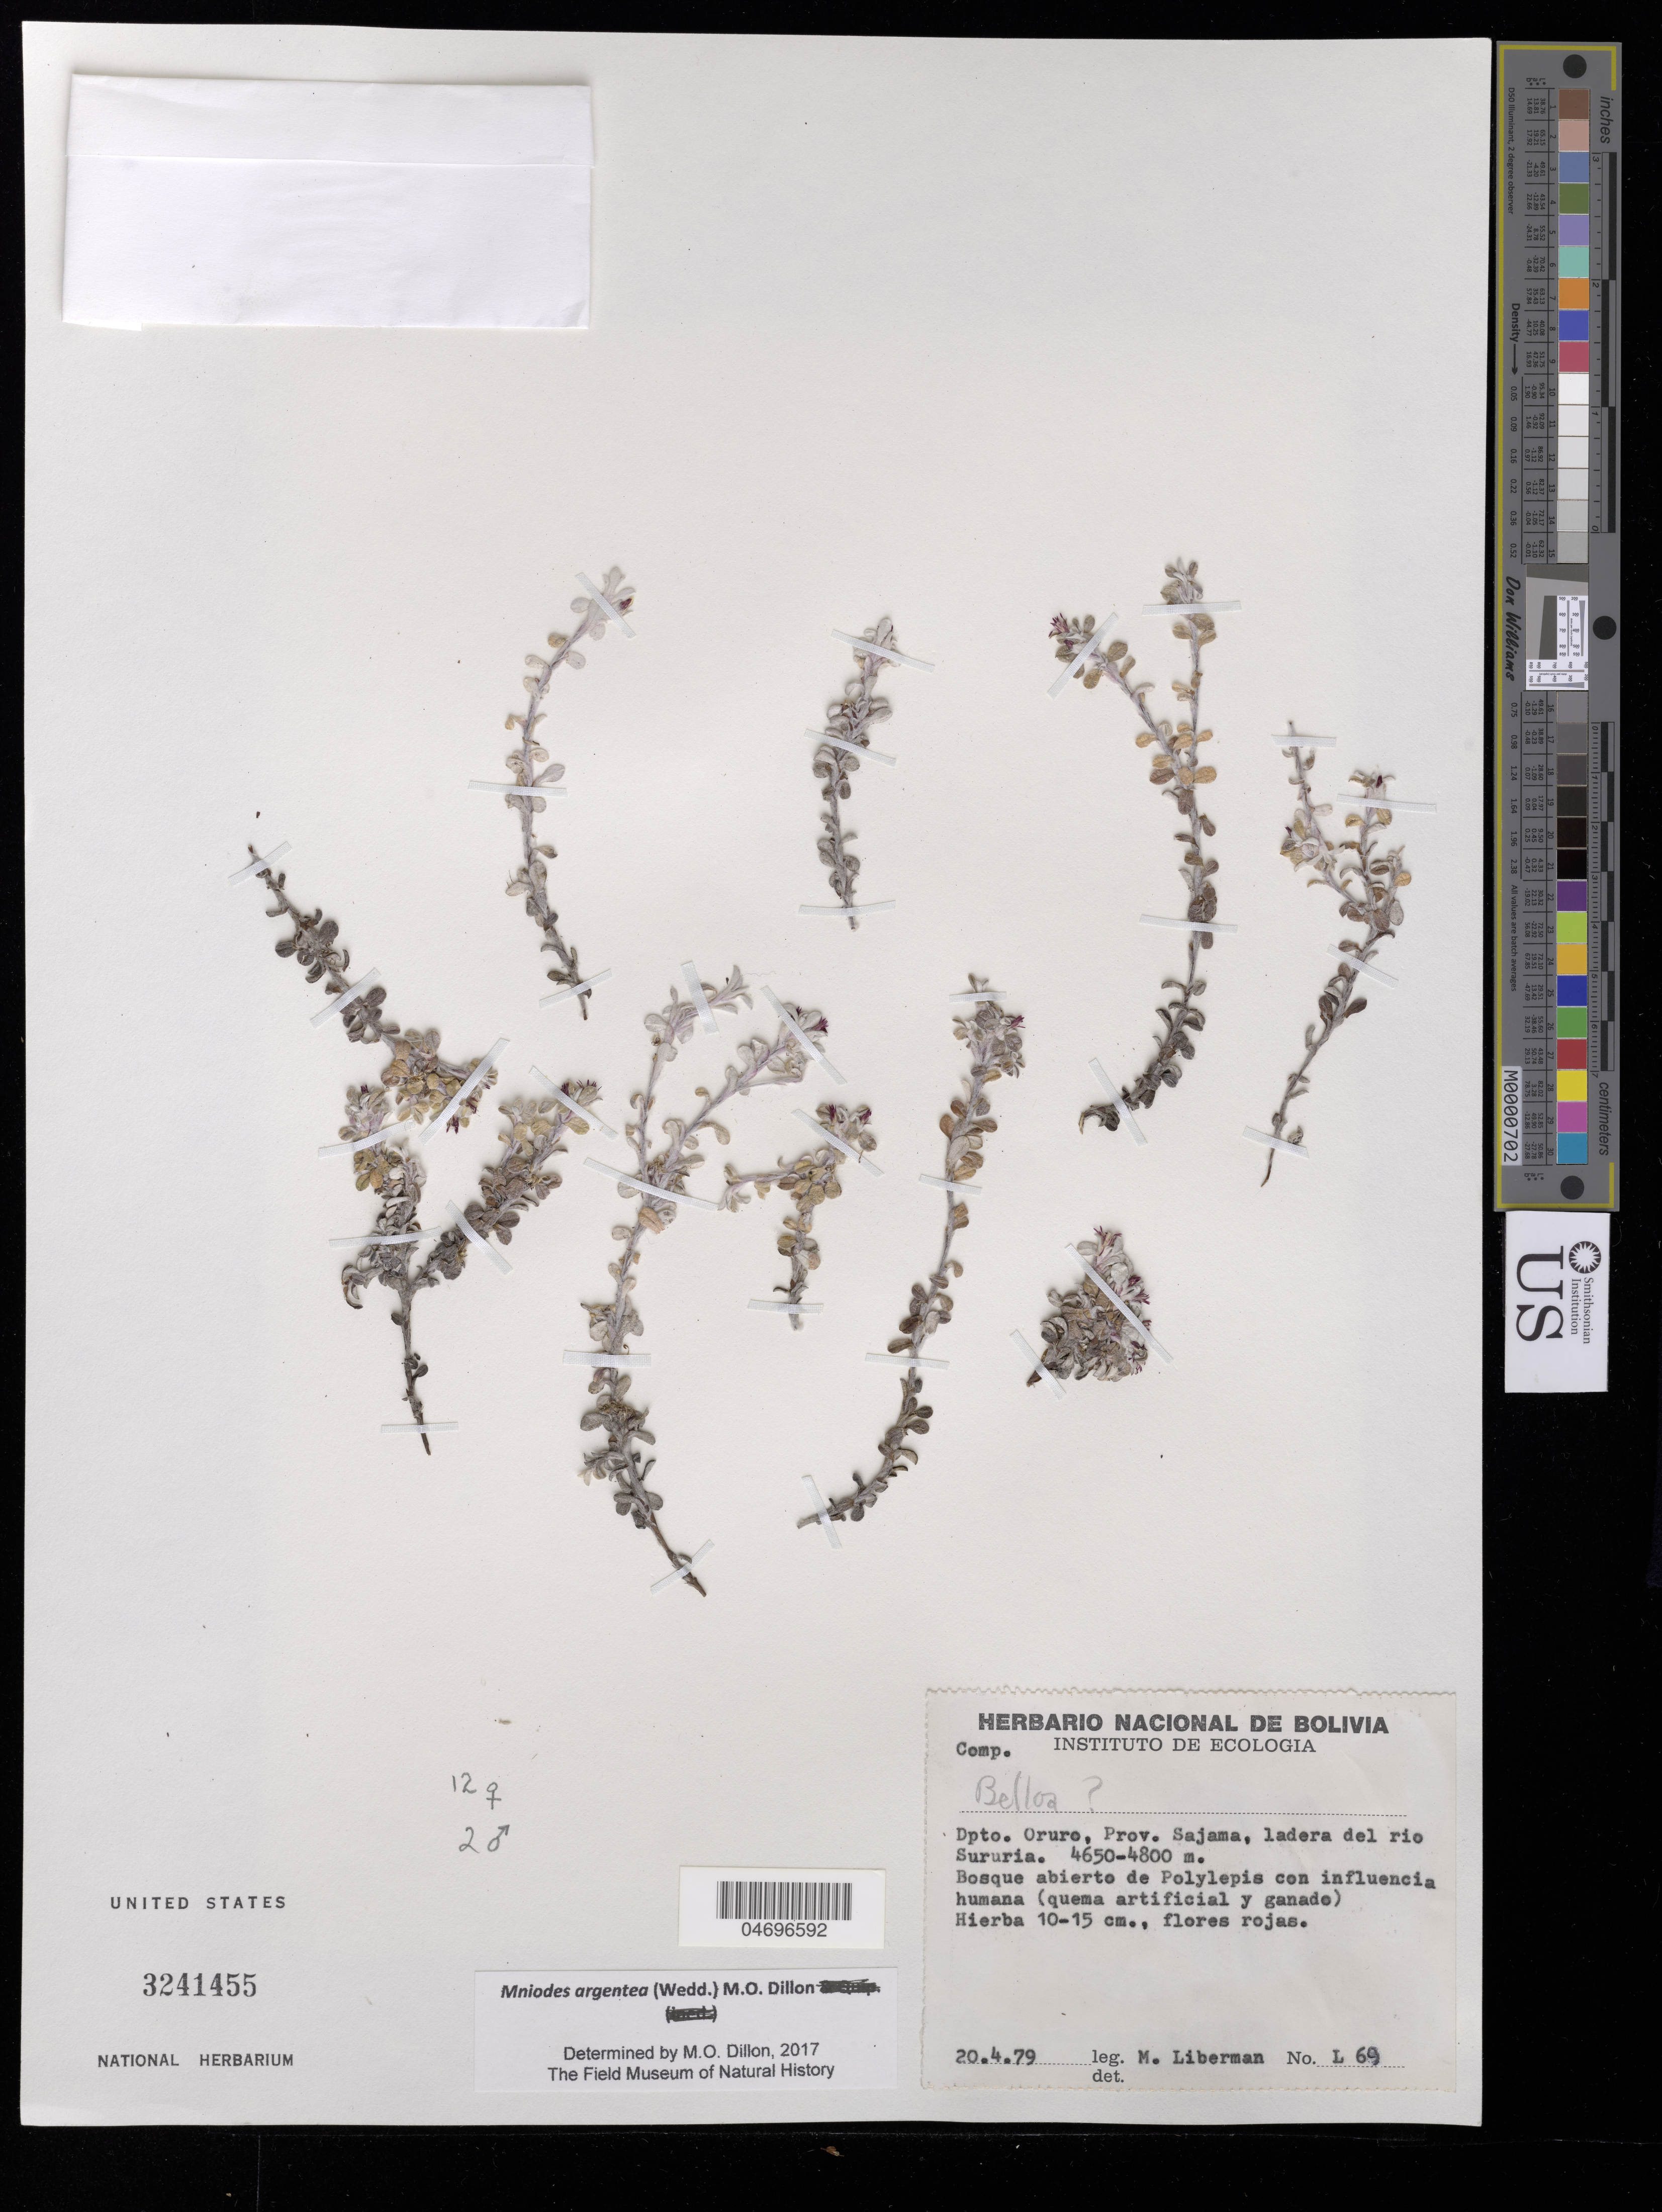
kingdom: Plantae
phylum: Tracheophyta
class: Magnoliopsida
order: Asterales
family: Asteraceae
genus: Mniodes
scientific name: Mniodes argentea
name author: (Wedd.) M.O. Dillon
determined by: Dillon, M. O.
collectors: M. Liberman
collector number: L 69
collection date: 1979-04-20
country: Bolivia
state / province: Oruro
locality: Dpto. Oruro, Prov. Sajama, ladera del Río Sururia.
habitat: Bosque abierto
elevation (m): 4650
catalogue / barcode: US 3241455